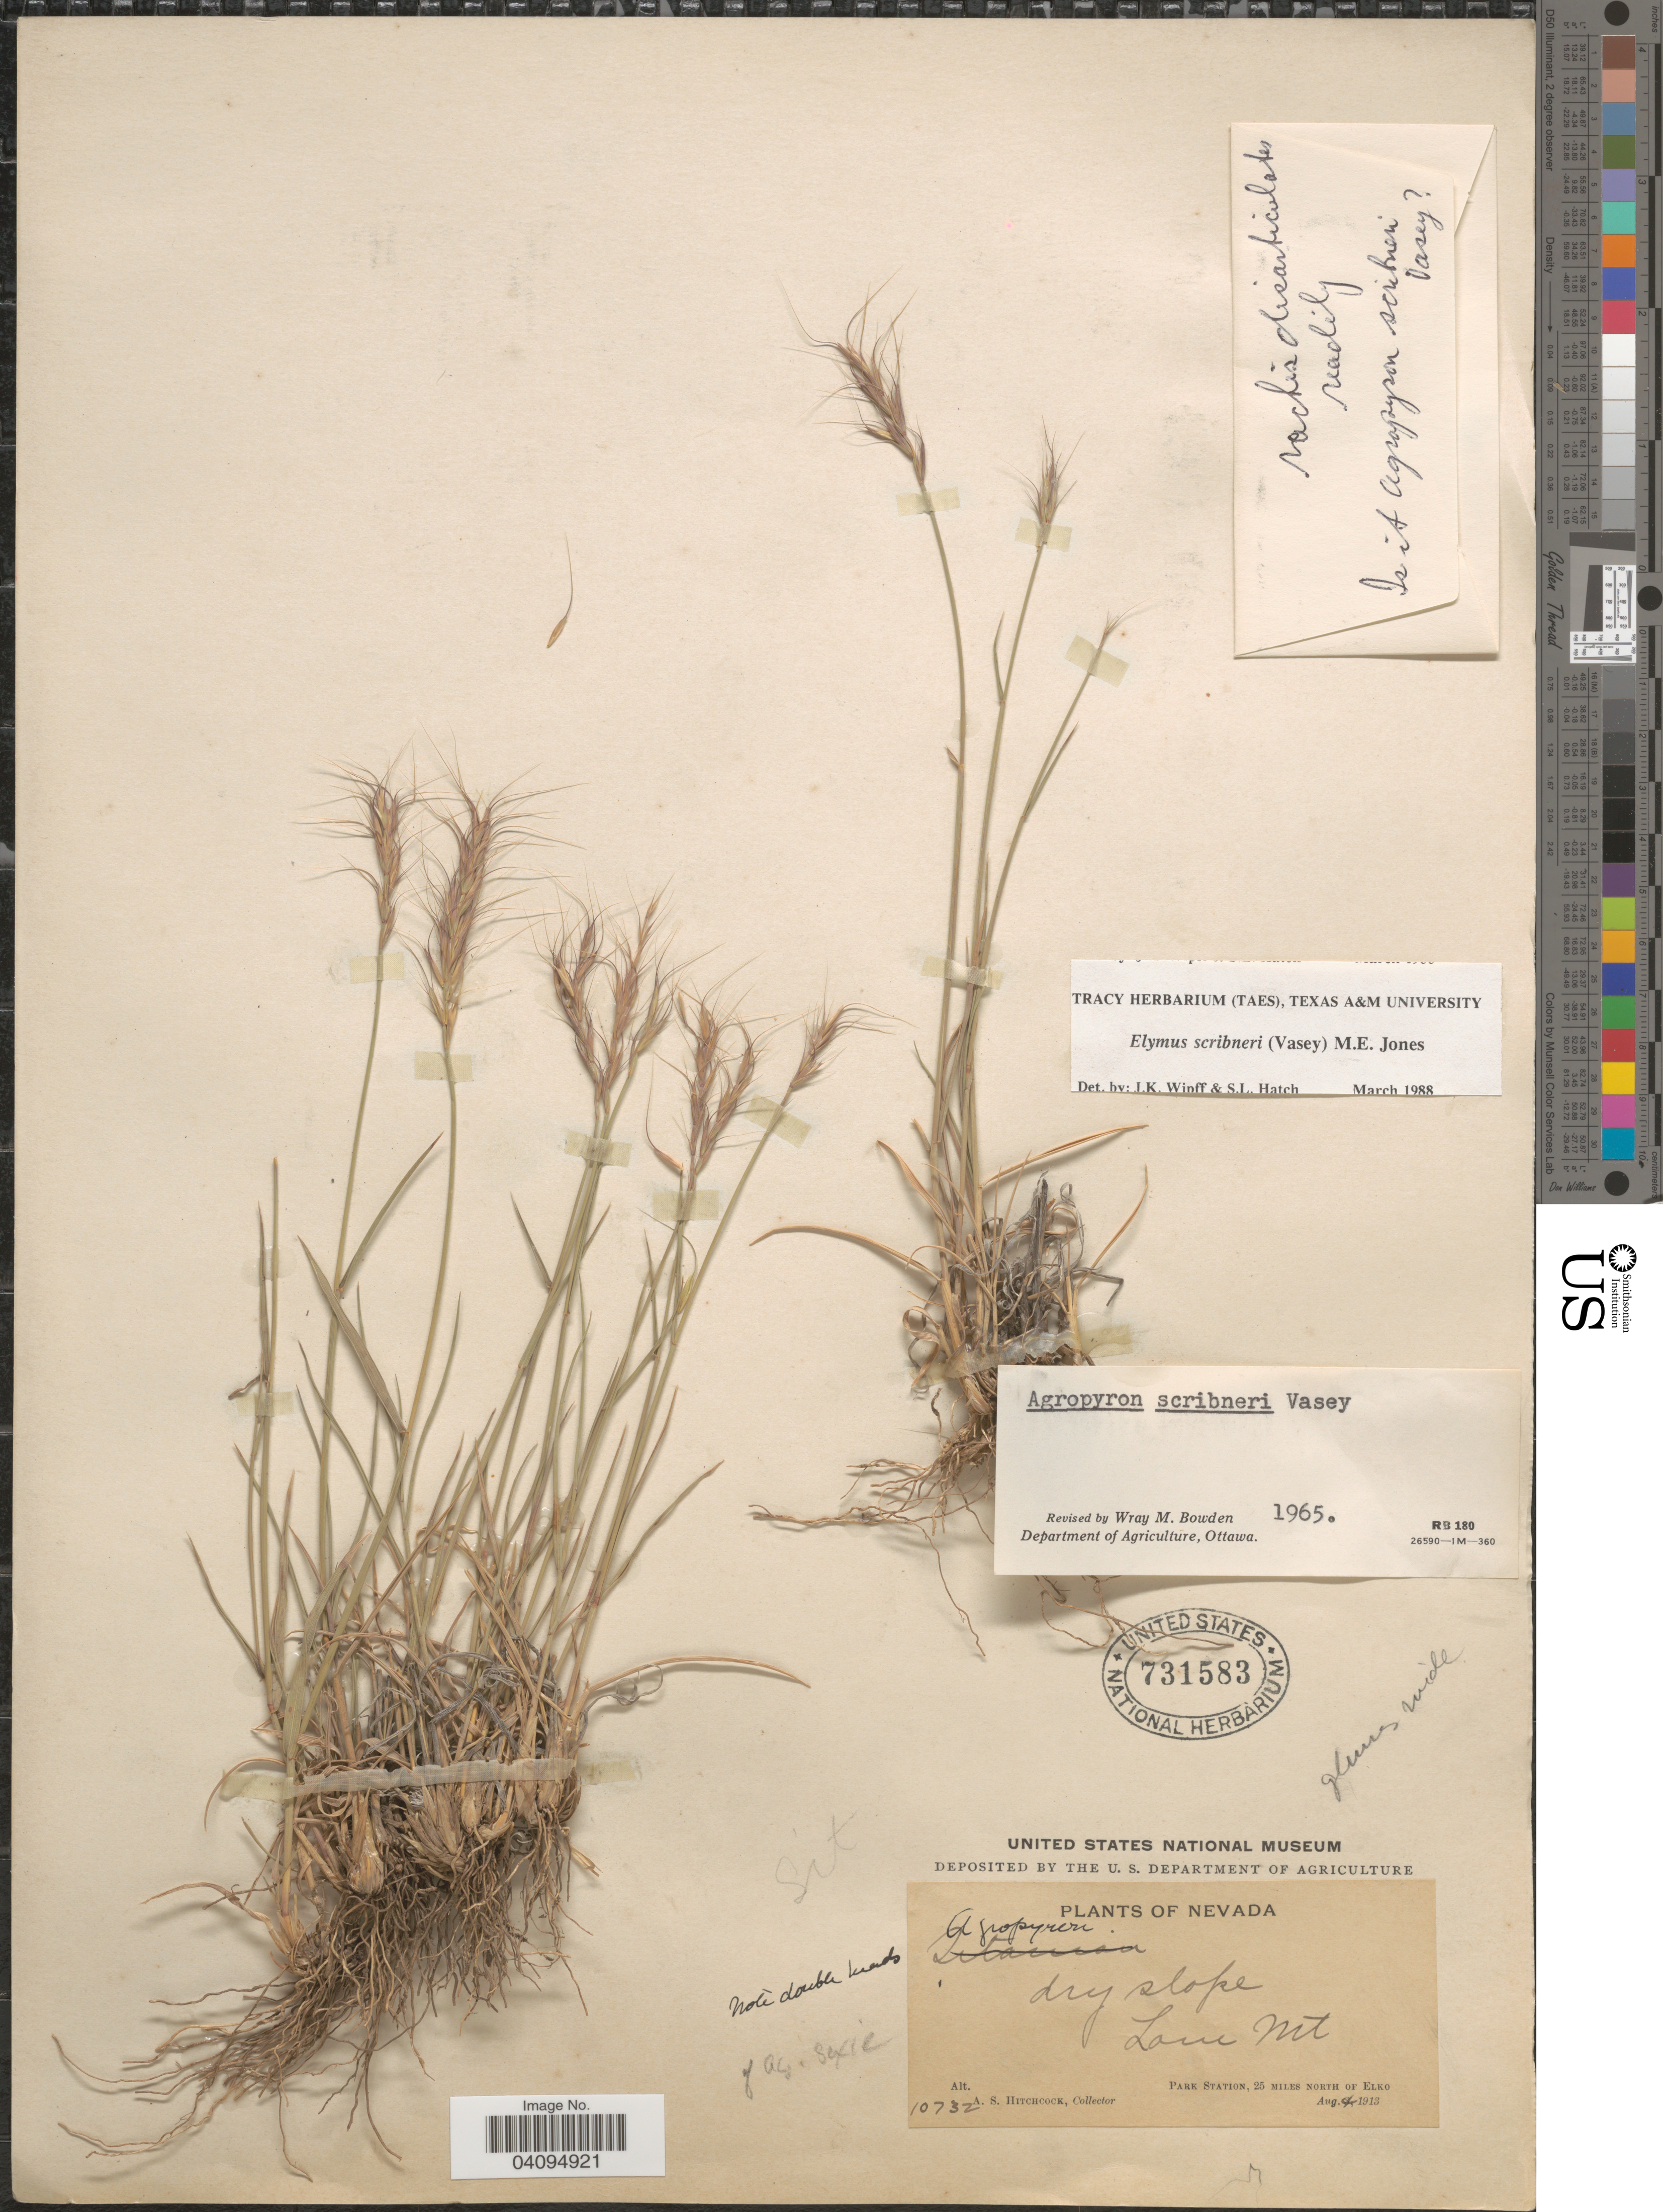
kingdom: Plantae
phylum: Tracheophyta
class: Liliopsida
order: Poales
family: Poaceae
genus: Elymus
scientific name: Elymus scribneri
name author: (Vasey) M.E. Jones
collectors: A. S. Hitchcock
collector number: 10732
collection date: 1913-08-04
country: United States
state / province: Nevada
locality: Lone Mt. Park Station, 25 miles north of Elko.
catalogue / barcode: US 731583